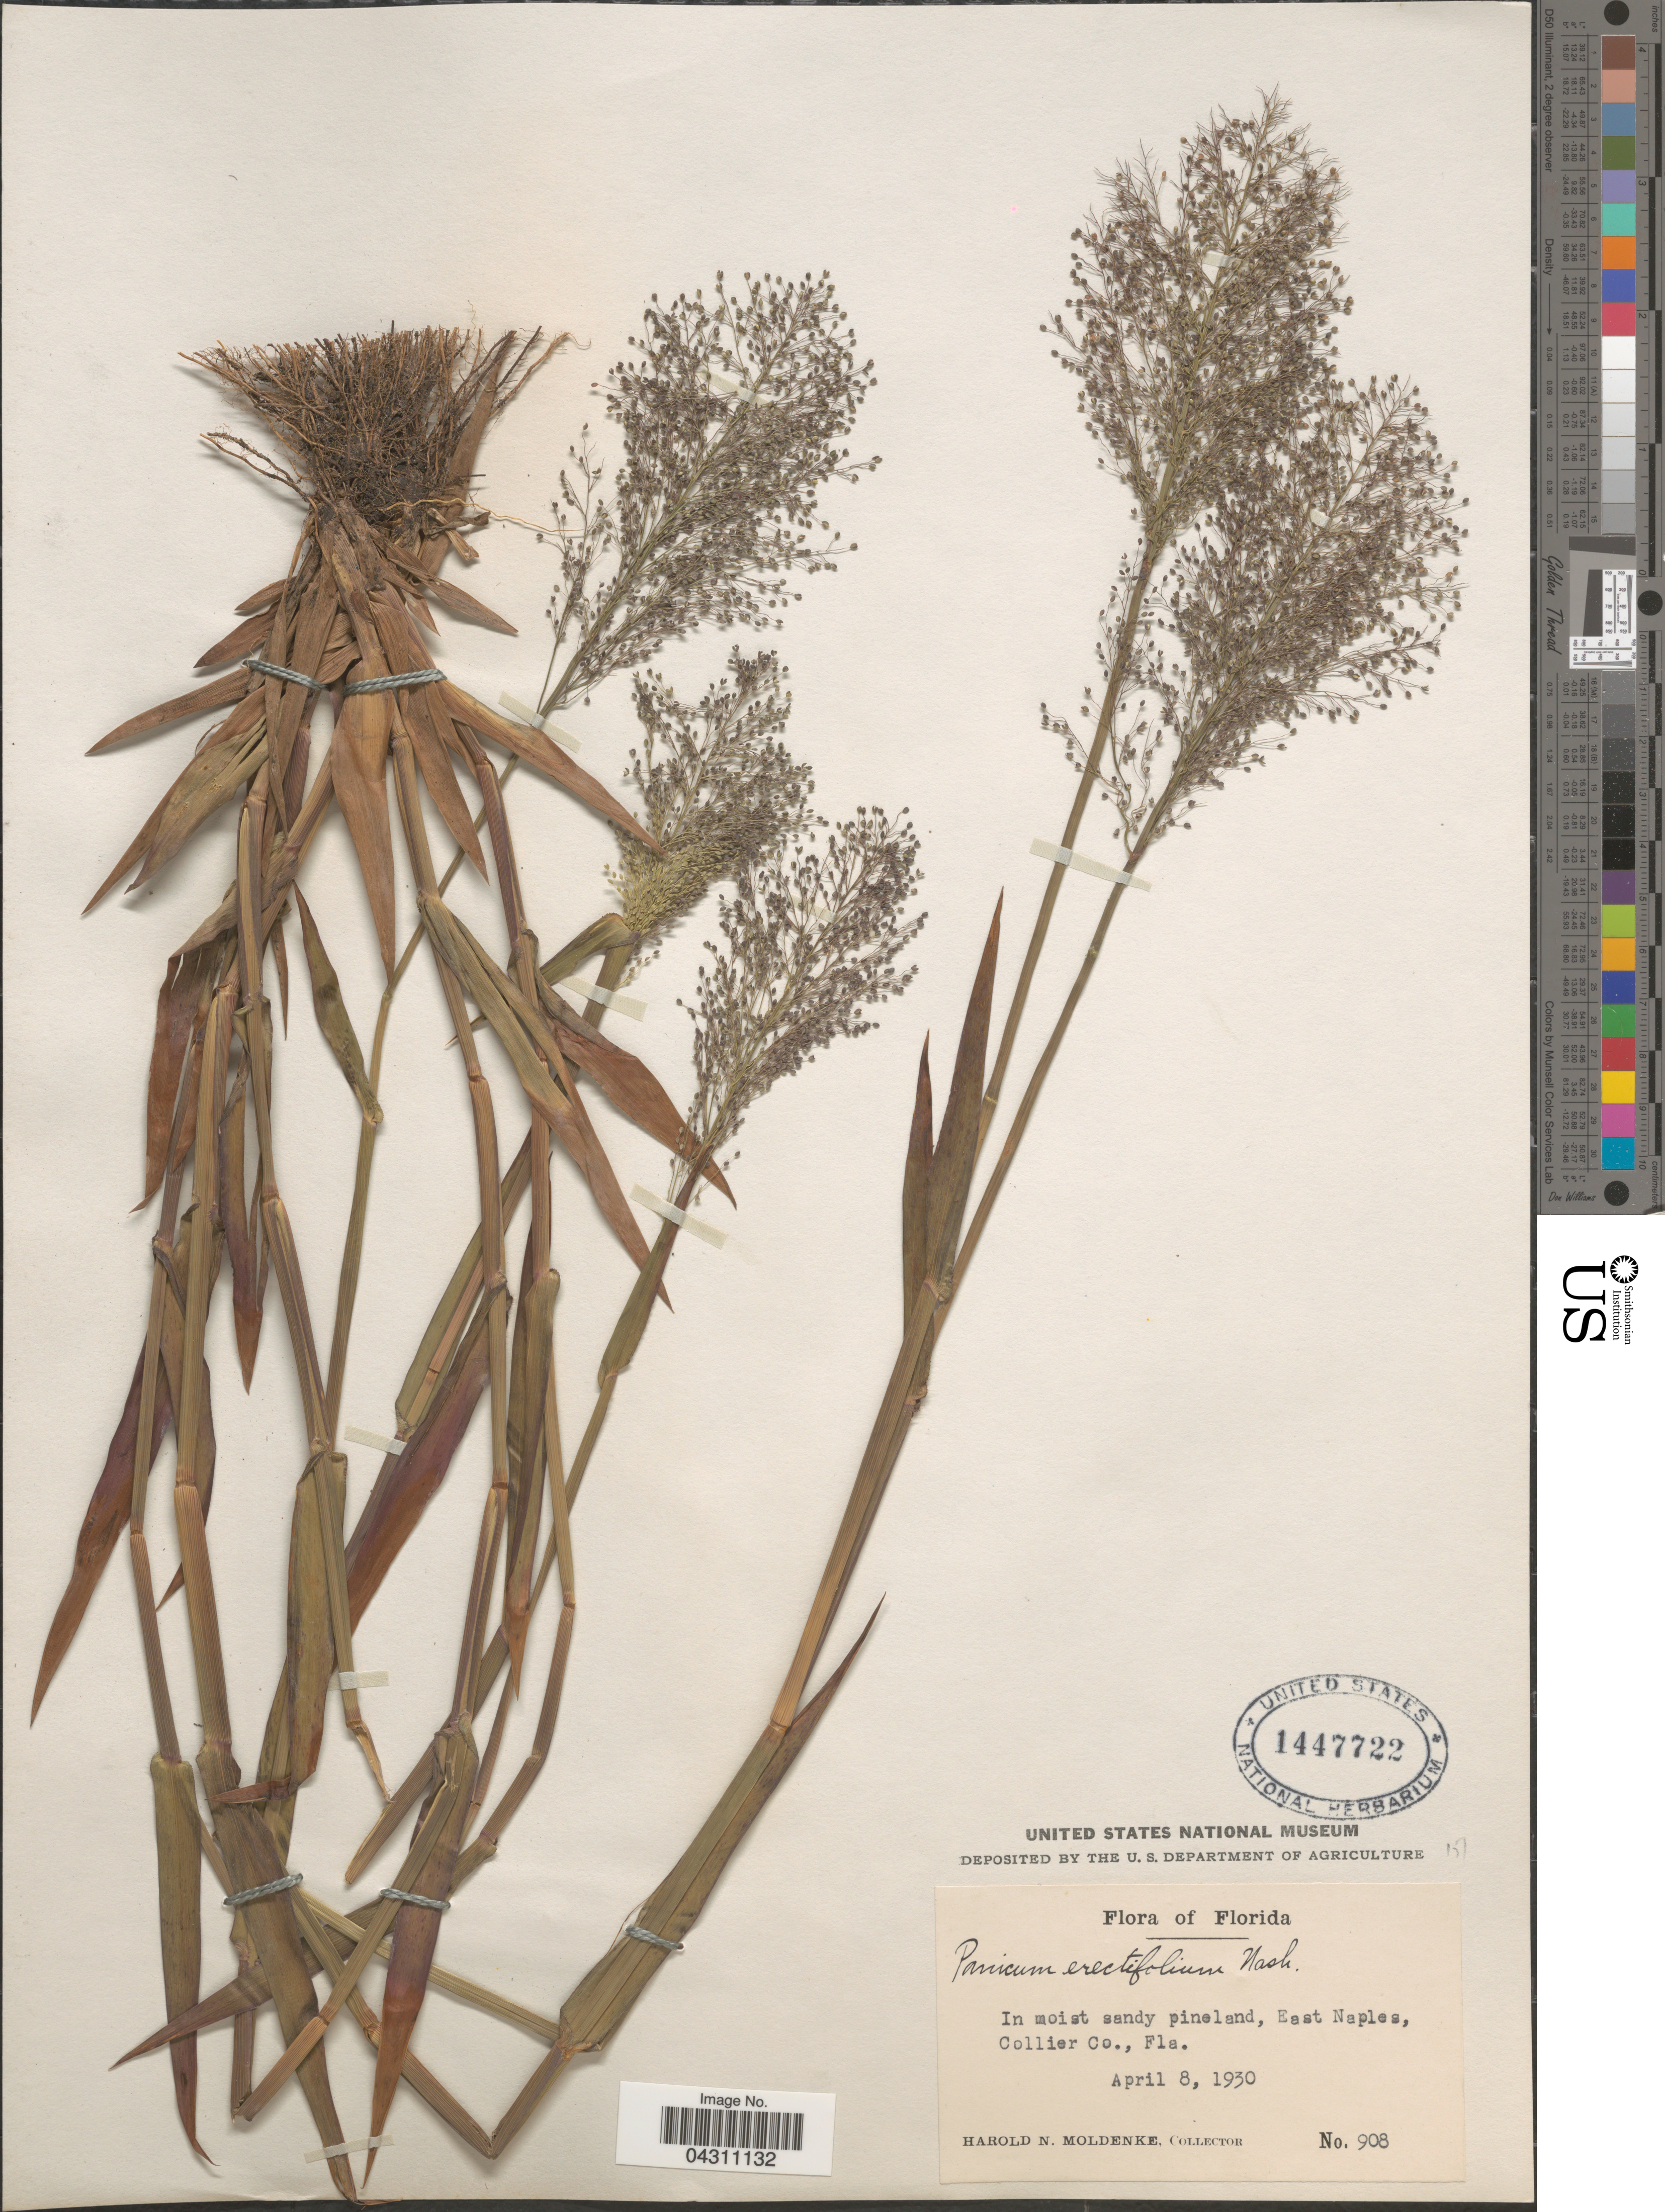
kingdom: Plantae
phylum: Tracheophyta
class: Liliopsida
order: Poales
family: Poaceae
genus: Dichanthelium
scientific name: Dichanthelium sphaerocarpon var. floridanum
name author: (Vasey) Davidse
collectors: H. N. Moldenke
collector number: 908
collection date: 1930-04-08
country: United States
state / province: Florida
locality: In moist sandy pineland, East Naples, Collier Co.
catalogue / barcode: US 1447722